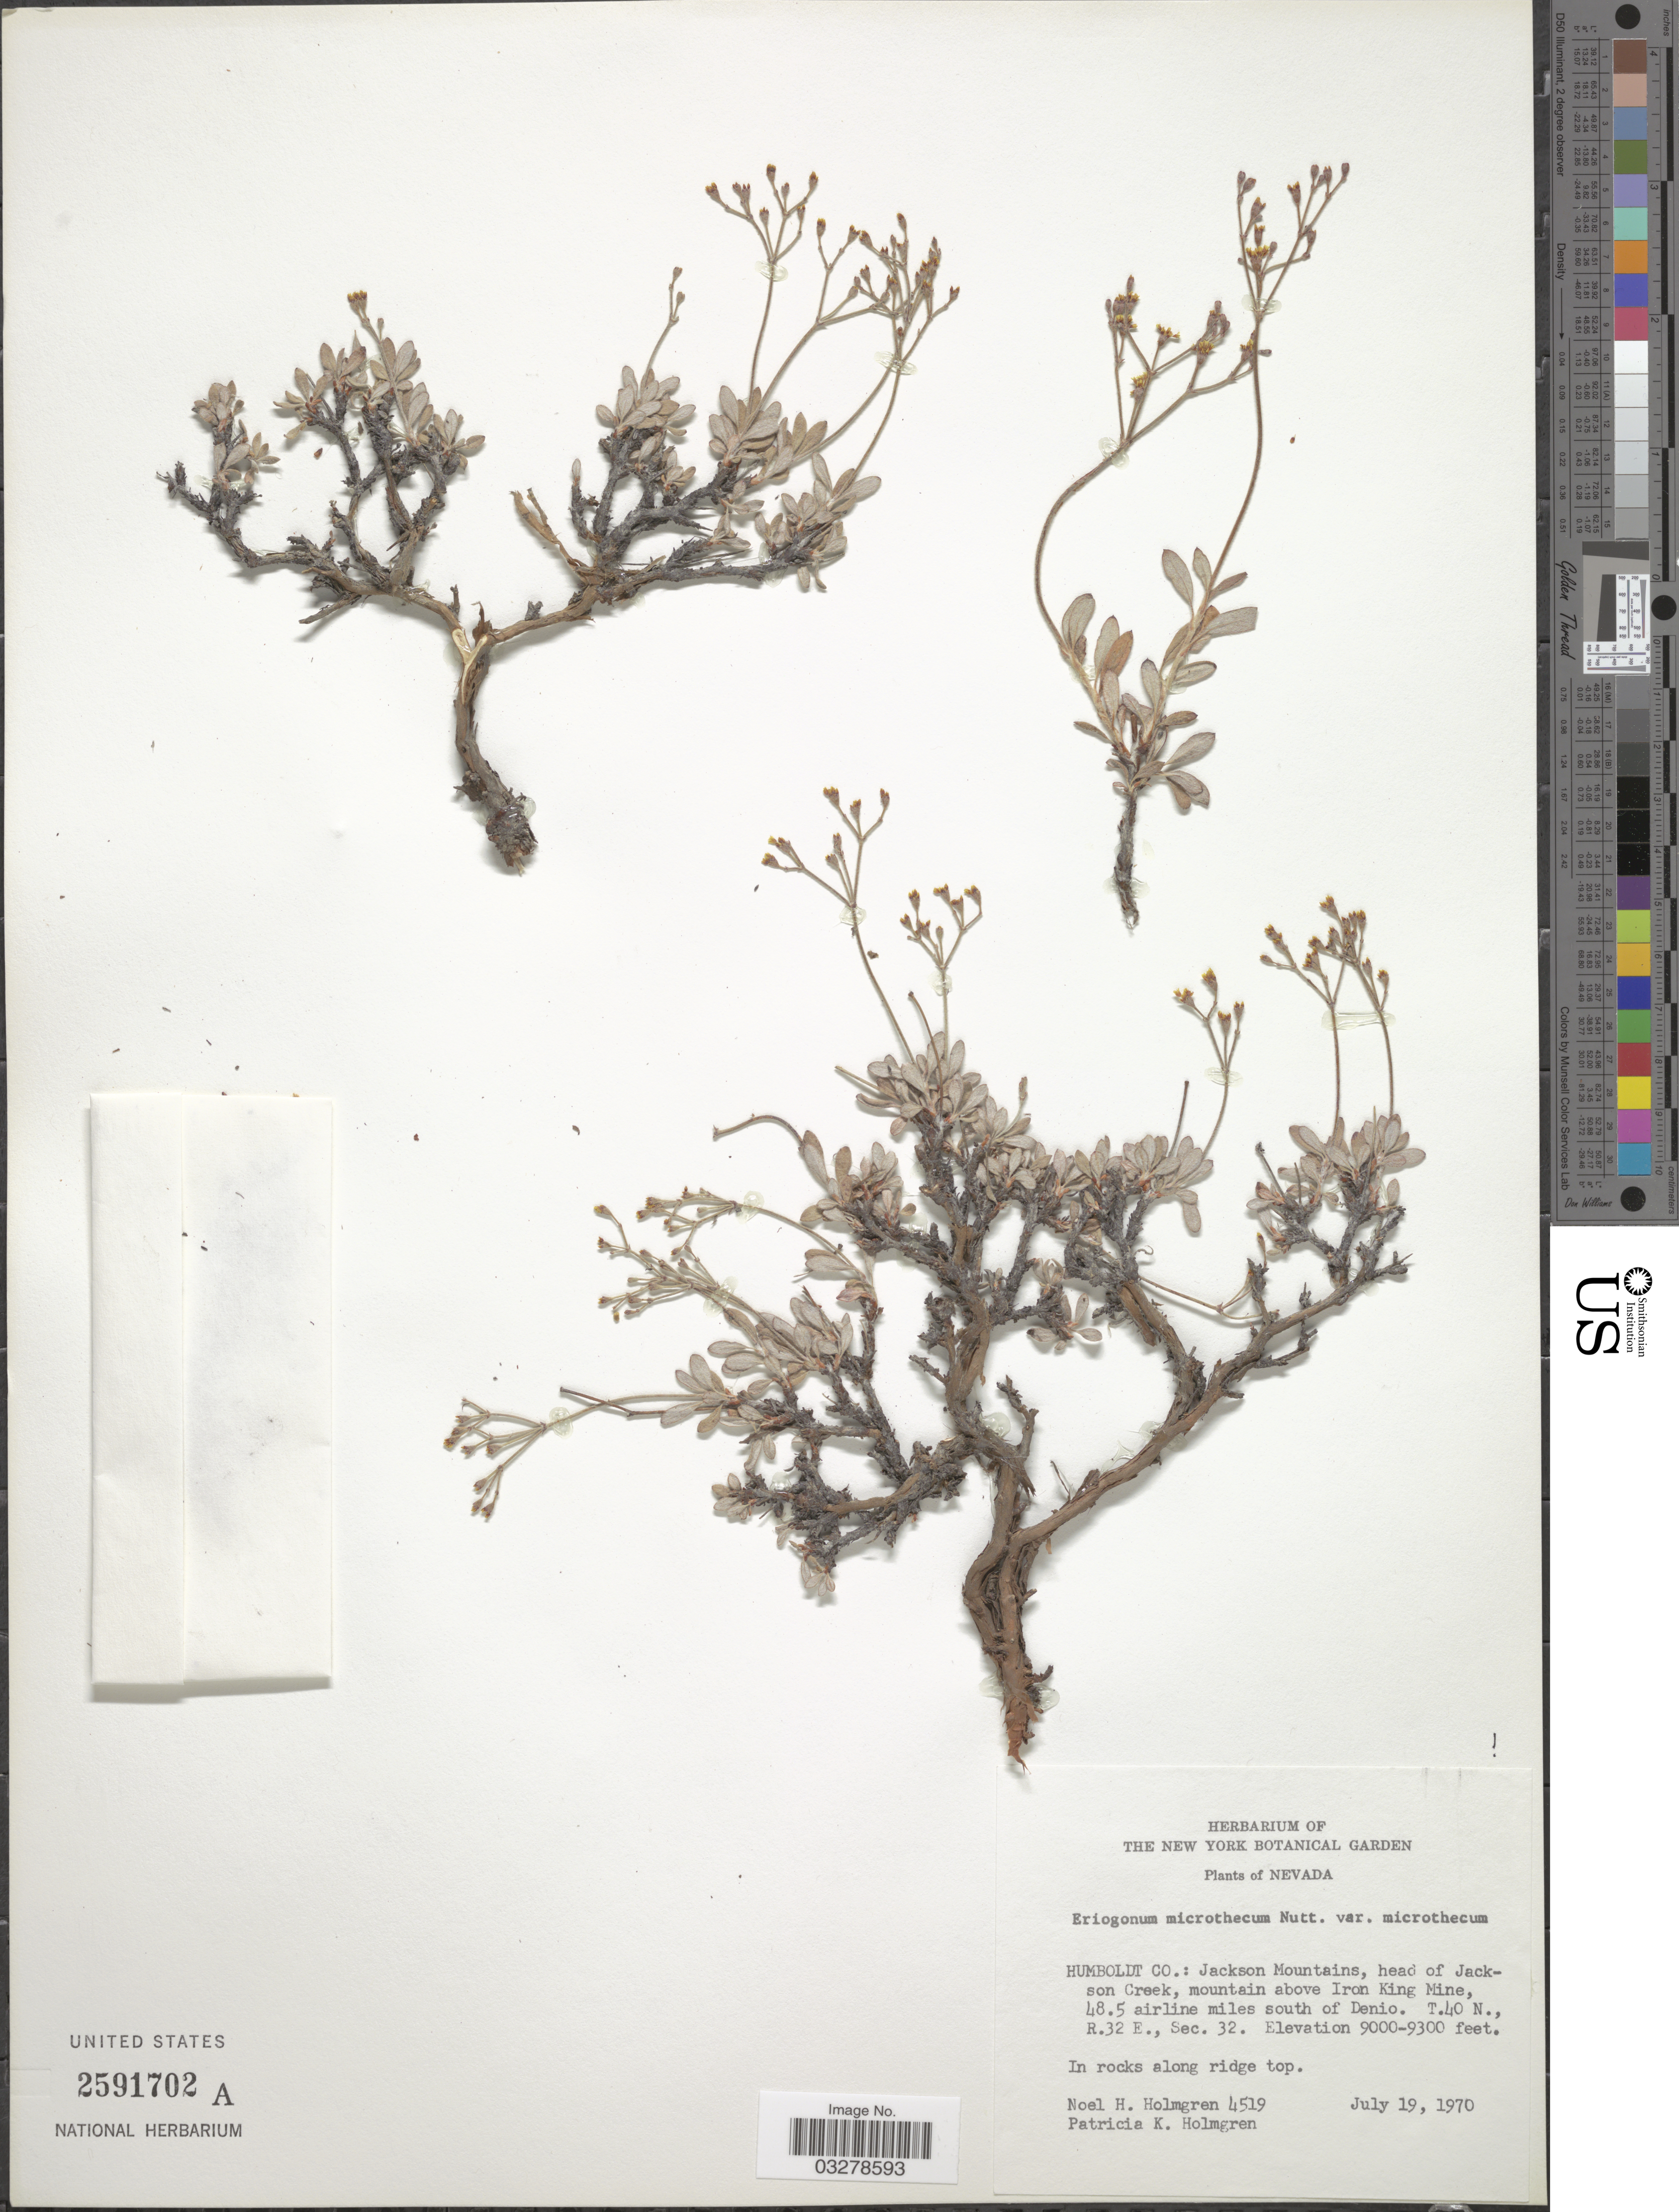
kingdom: Plantae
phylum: Tracheophyta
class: Magnoliopsida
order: Caryophyllales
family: Polygonaceae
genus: Eriogonum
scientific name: Eriogonum microtheca var. microtheca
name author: Nutt.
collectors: N. H. Holmgren & P. K. Holmgren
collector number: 4519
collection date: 1970-07-19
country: United States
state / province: Nevada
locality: Humboldt Co.: Jackson Mountains, head of Jackson Creek, mountain above Iron King Mine, 48.5 airline miles south of Denio. T. 40 N., R.32 E., Sec. 32.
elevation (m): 2743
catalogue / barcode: US 2591702A